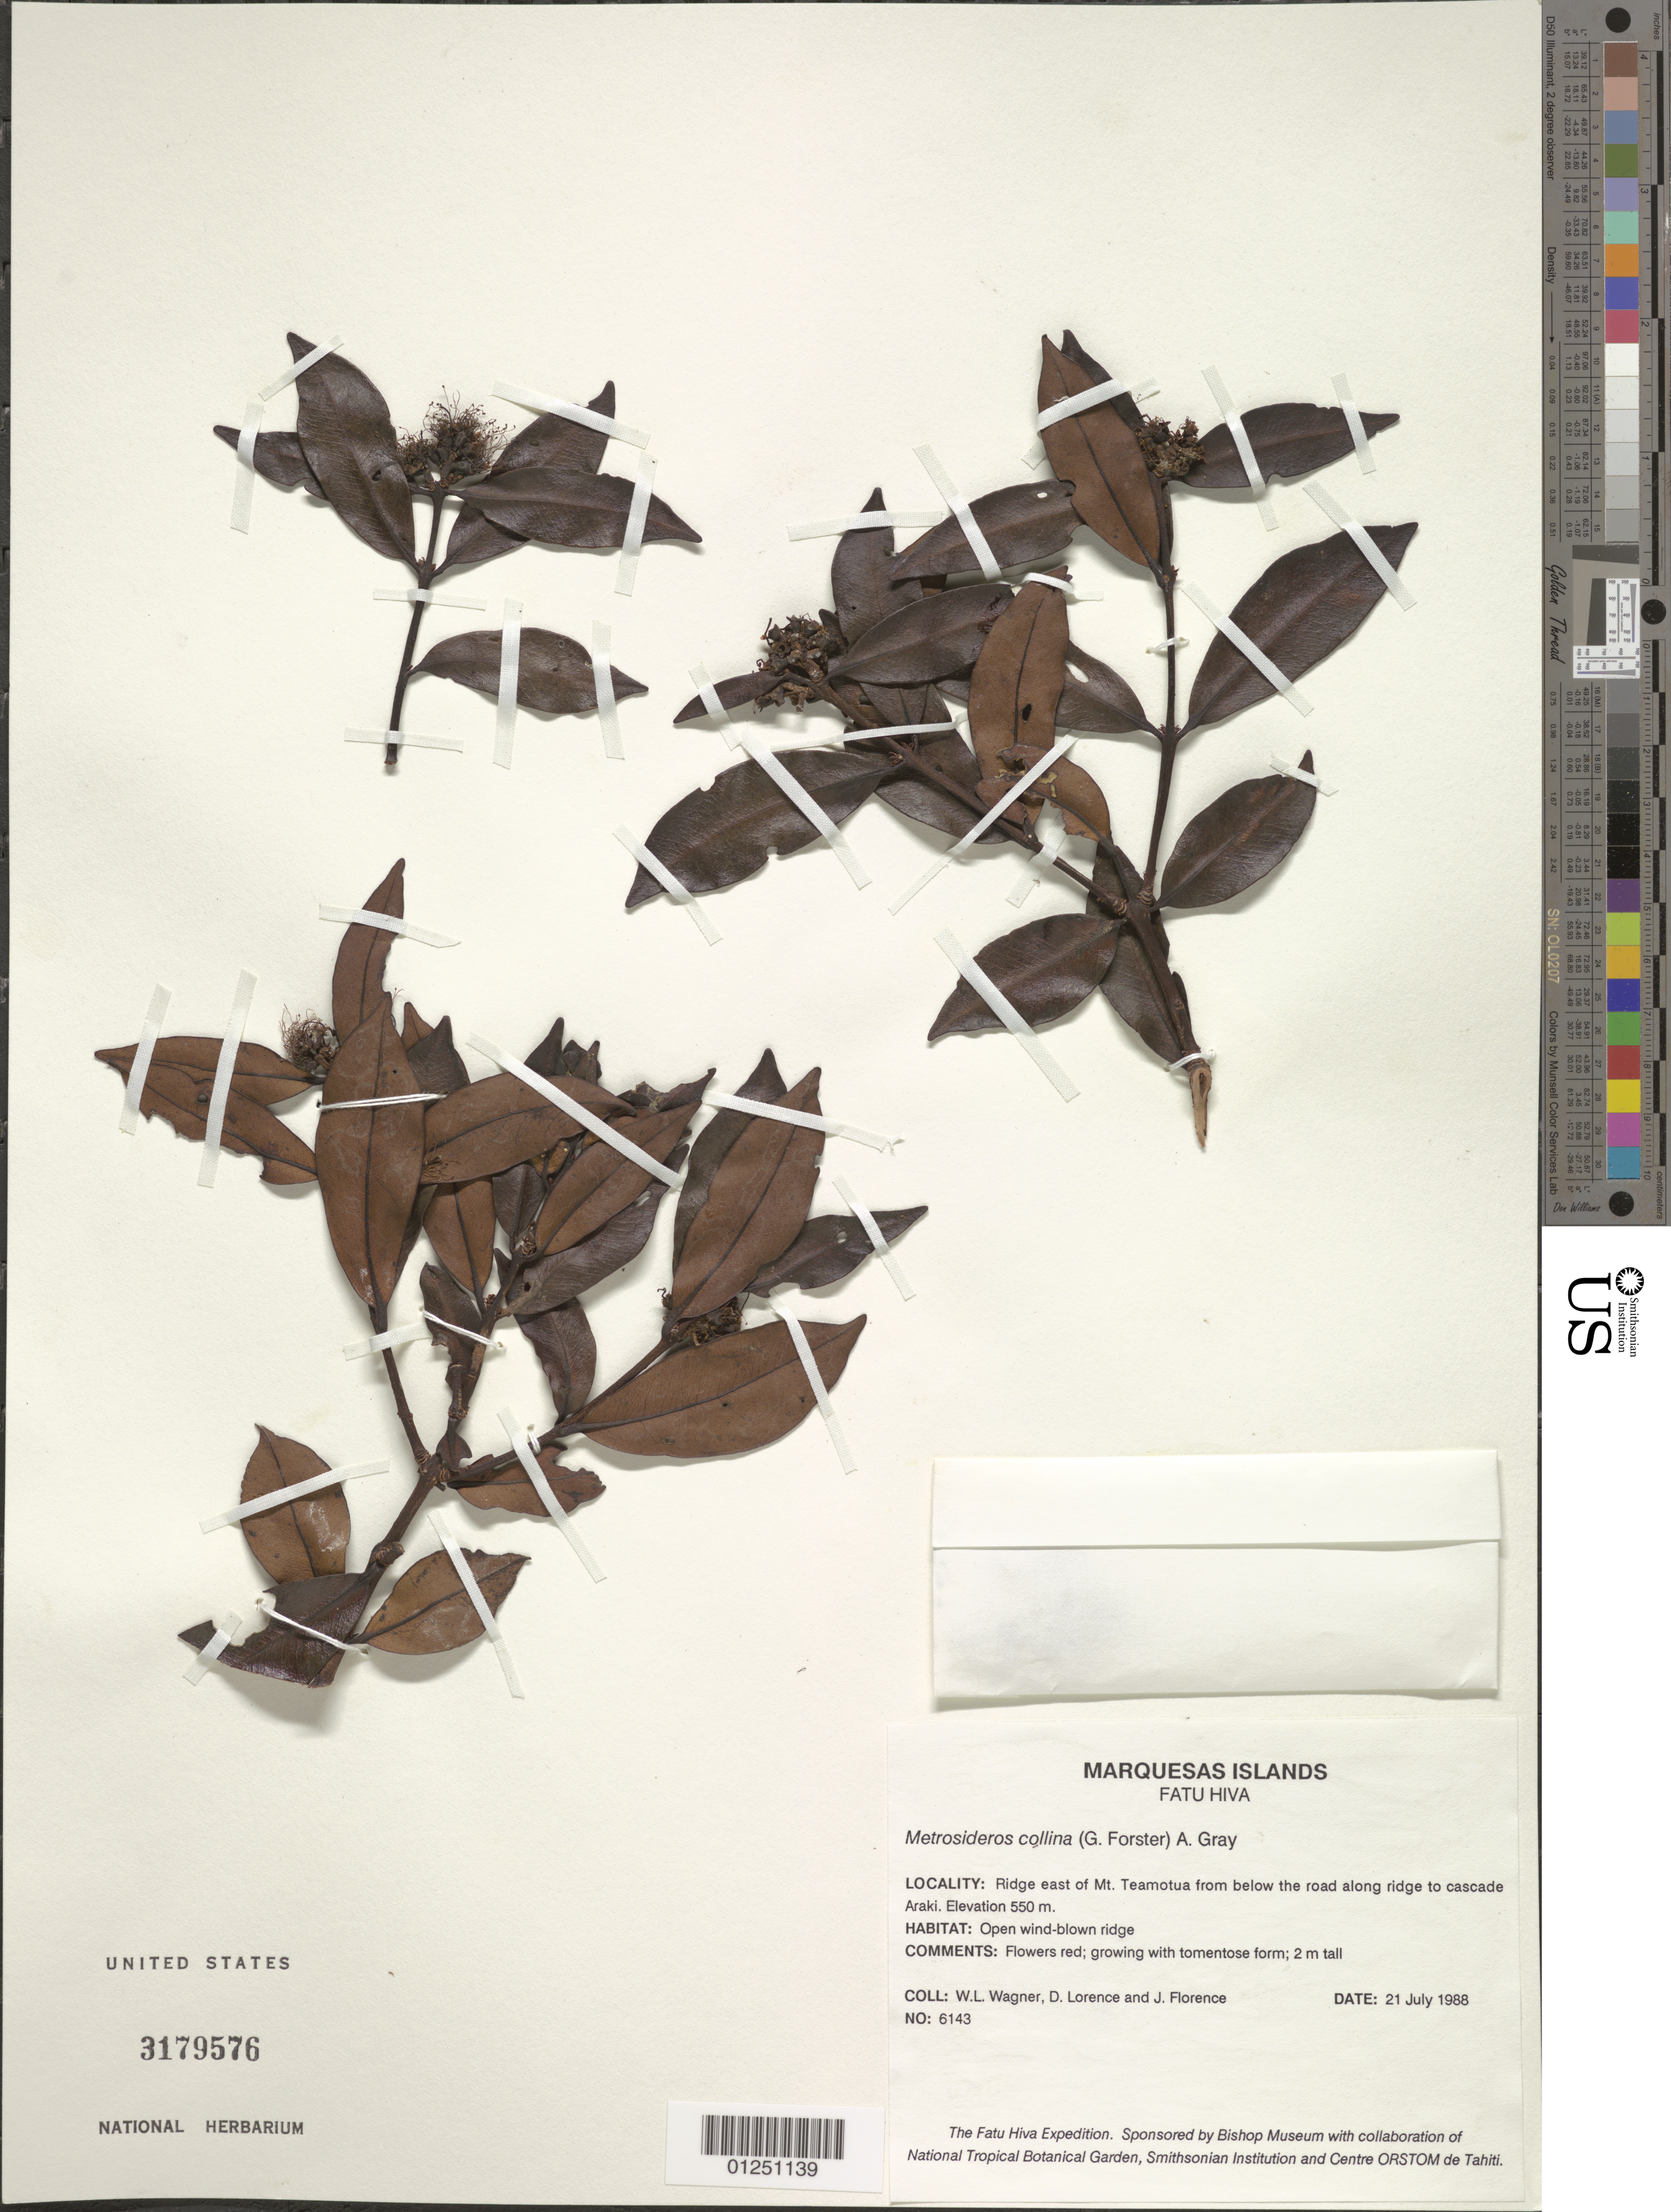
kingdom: Plantae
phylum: Tracheophyta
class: Magnoliopsida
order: Myrtales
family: Myrtaceae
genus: Metrosideros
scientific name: Metrosideros collina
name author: (J.R. Forst. & G. Forst.) A. Gray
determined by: Florence, J.; Wagner, W. L.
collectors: W. L. Wagner, D. Lorence & J. Florence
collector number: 6143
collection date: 1988-07-21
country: French Polynesia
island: Fatu Hiva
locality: ridge E of Mt. Teamotua from below the road along ridge to cascade Araki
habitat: Open wind-blown ridge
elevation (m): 550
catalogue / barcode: US 3179576